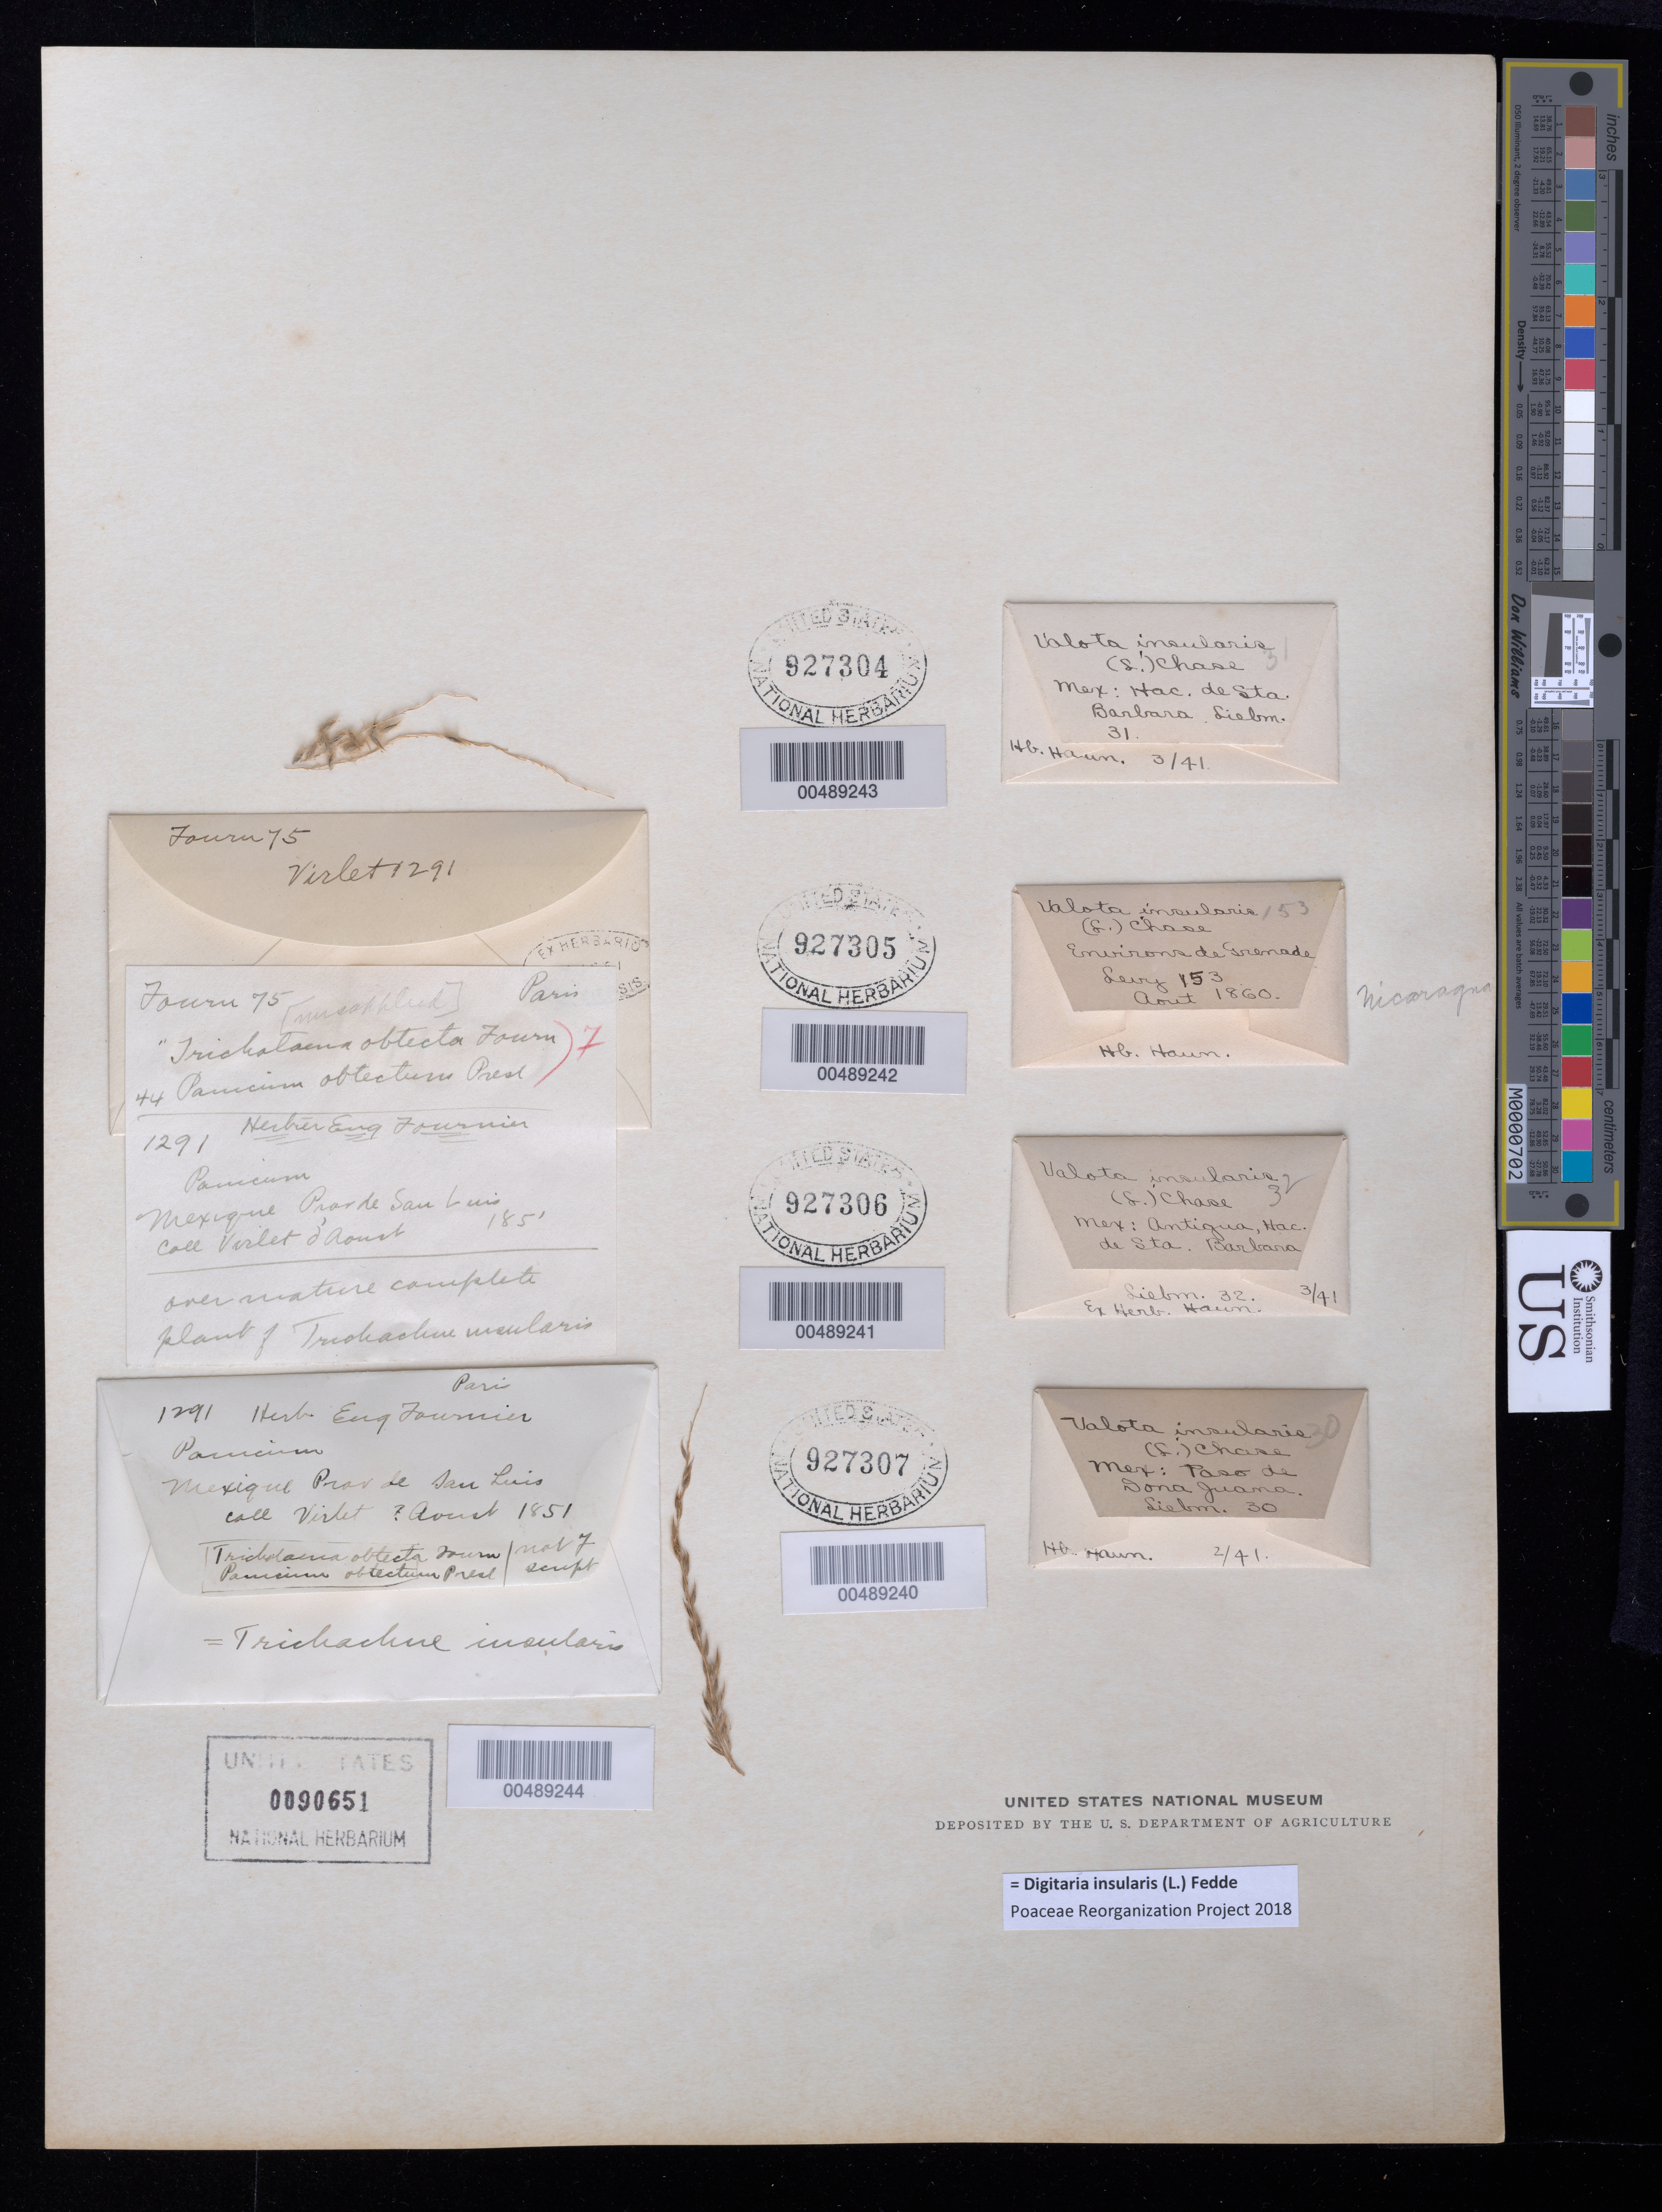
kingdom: Plantae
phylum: Tracheophyta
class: Liliopsida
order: Poales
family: Poaceae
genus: Digitaria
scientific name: Digitaria insularis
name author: (L.) Fedde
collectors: M. Virlet d'Aoust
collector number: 1291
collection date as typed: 1851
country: Mexico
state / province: San Luis Potosi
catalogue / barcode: US 90651